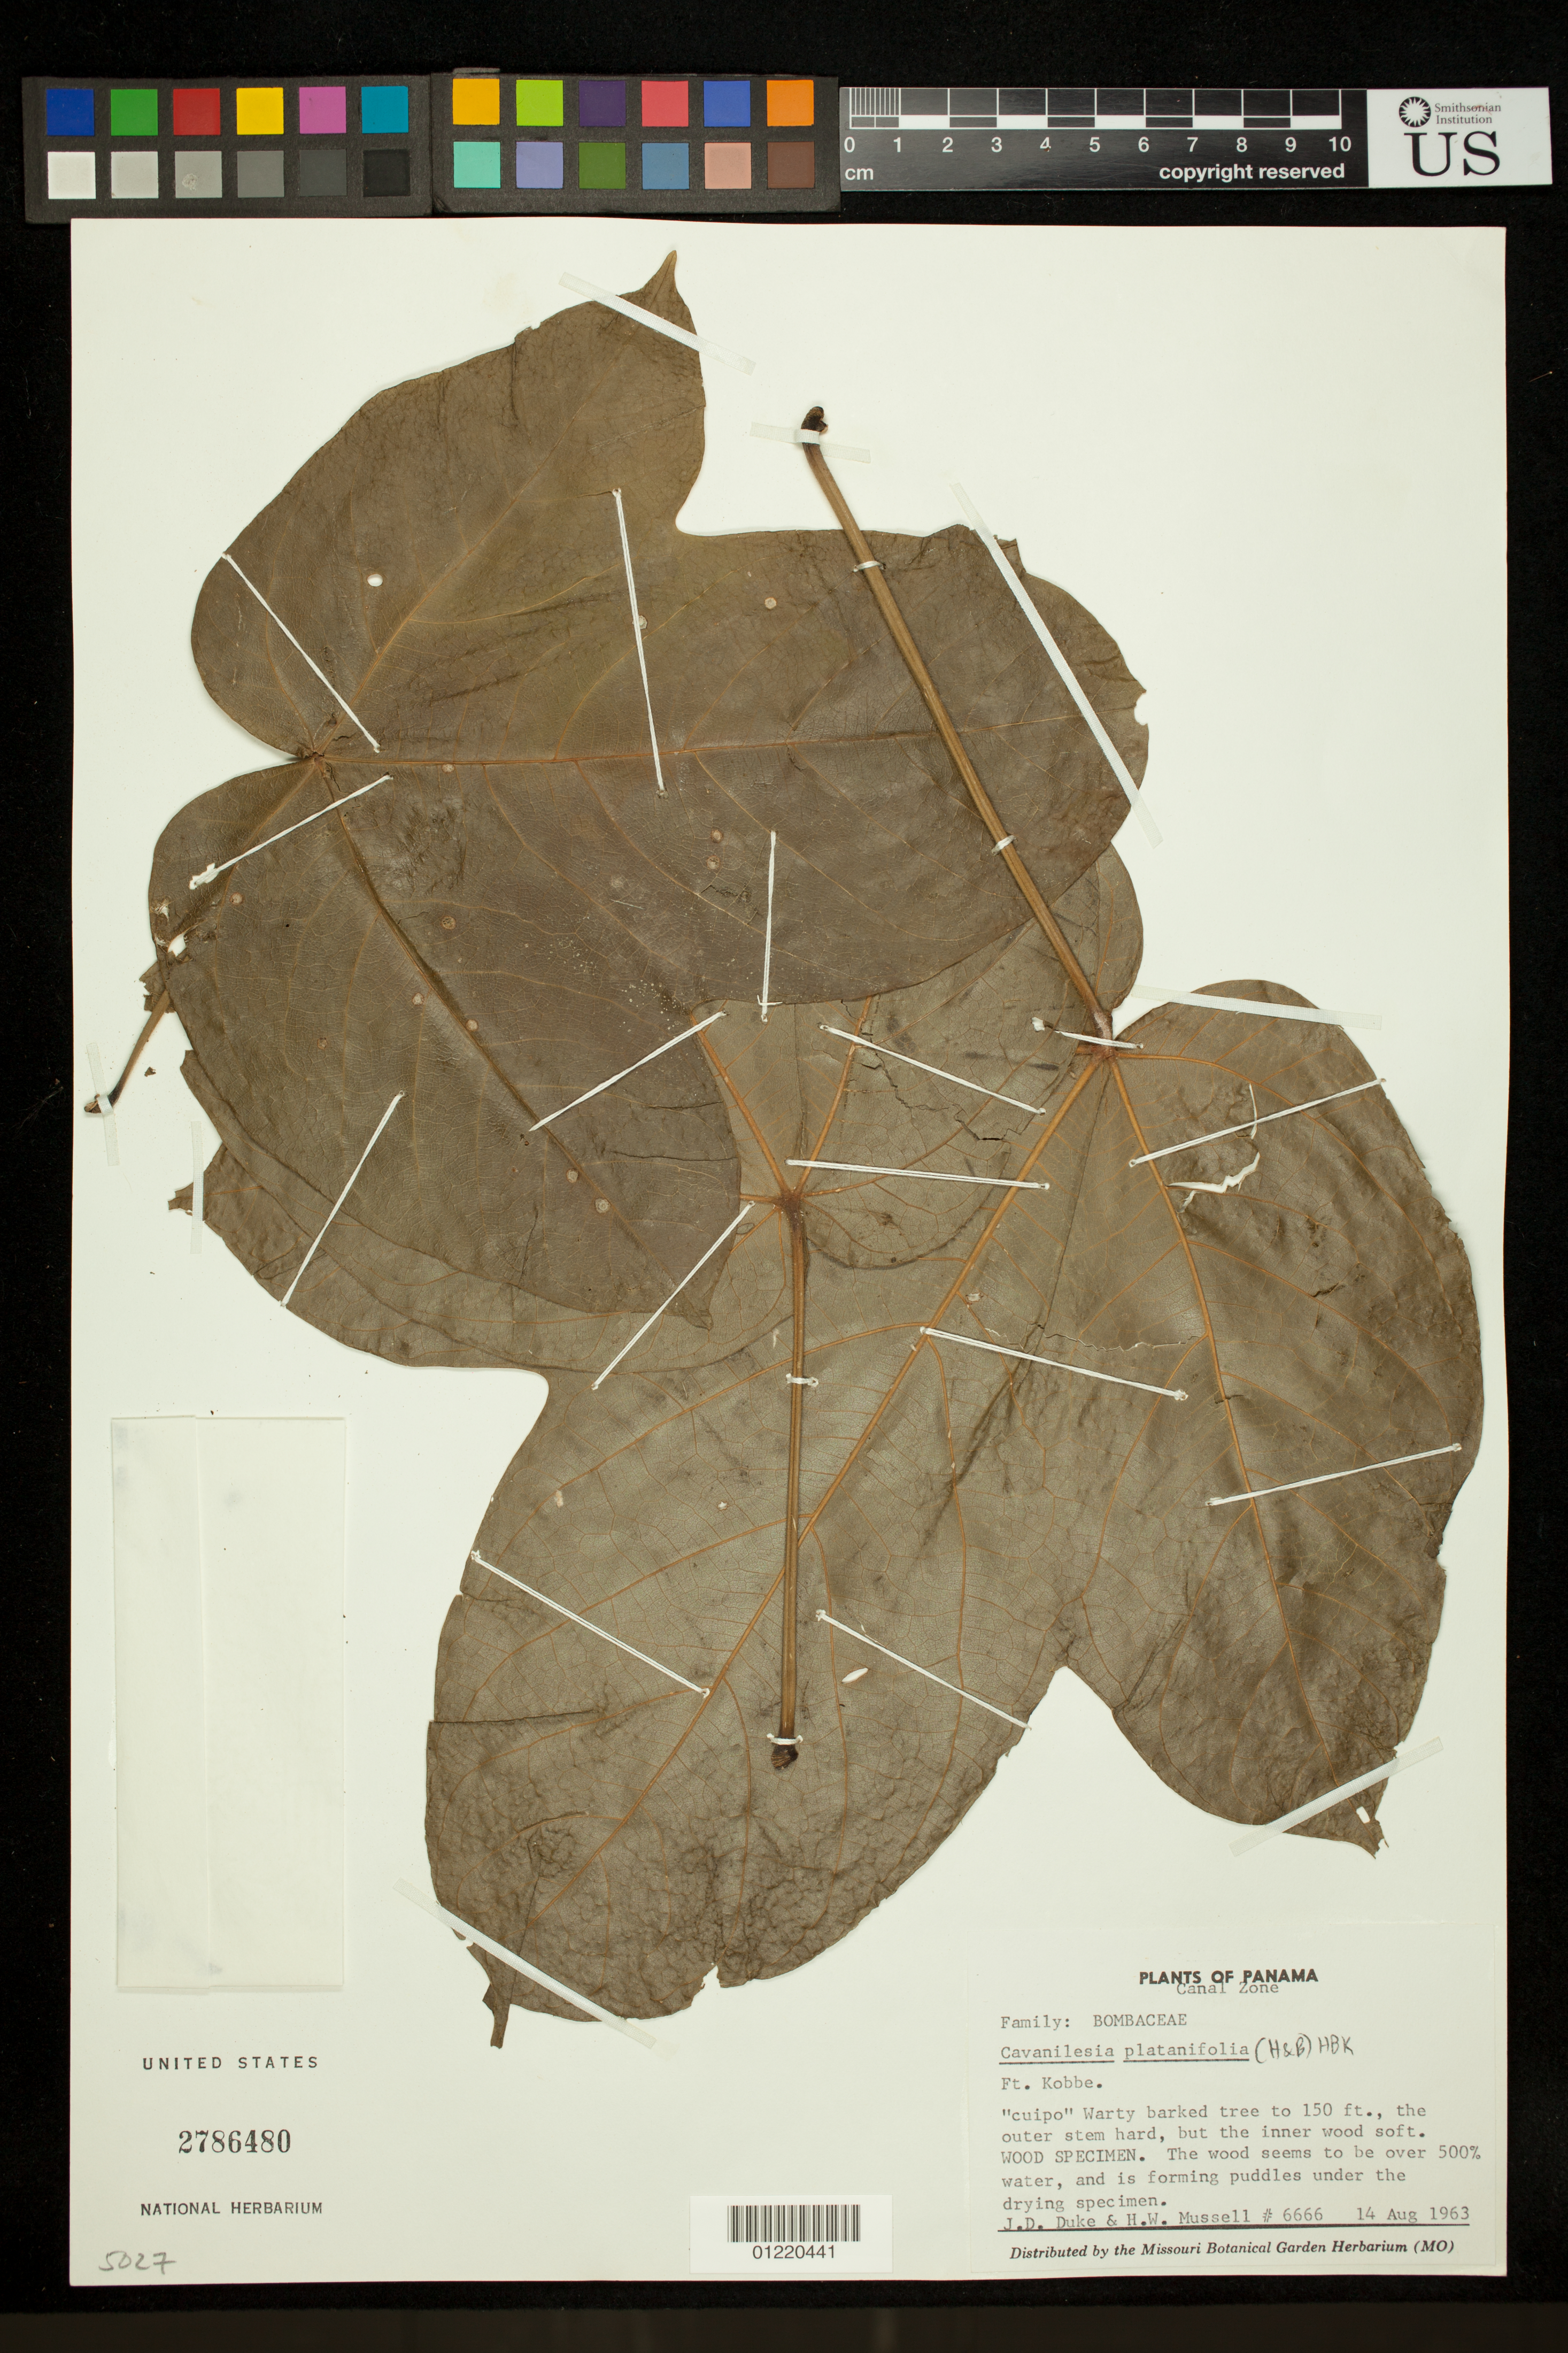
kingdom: Plantae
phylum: Tracheophyta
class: Magnoliopsida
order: Malvales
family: Malvaceae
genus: Cavanillesia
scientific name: Cavanillesia platanifolia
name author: (Bonpl.) Kunth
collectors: J. Duke & H. Mussell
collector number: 6666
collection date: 1963-08-14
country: Panama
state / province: Panamá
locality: Ft. Kobbe, Canal Zone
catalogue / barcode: US 2786480